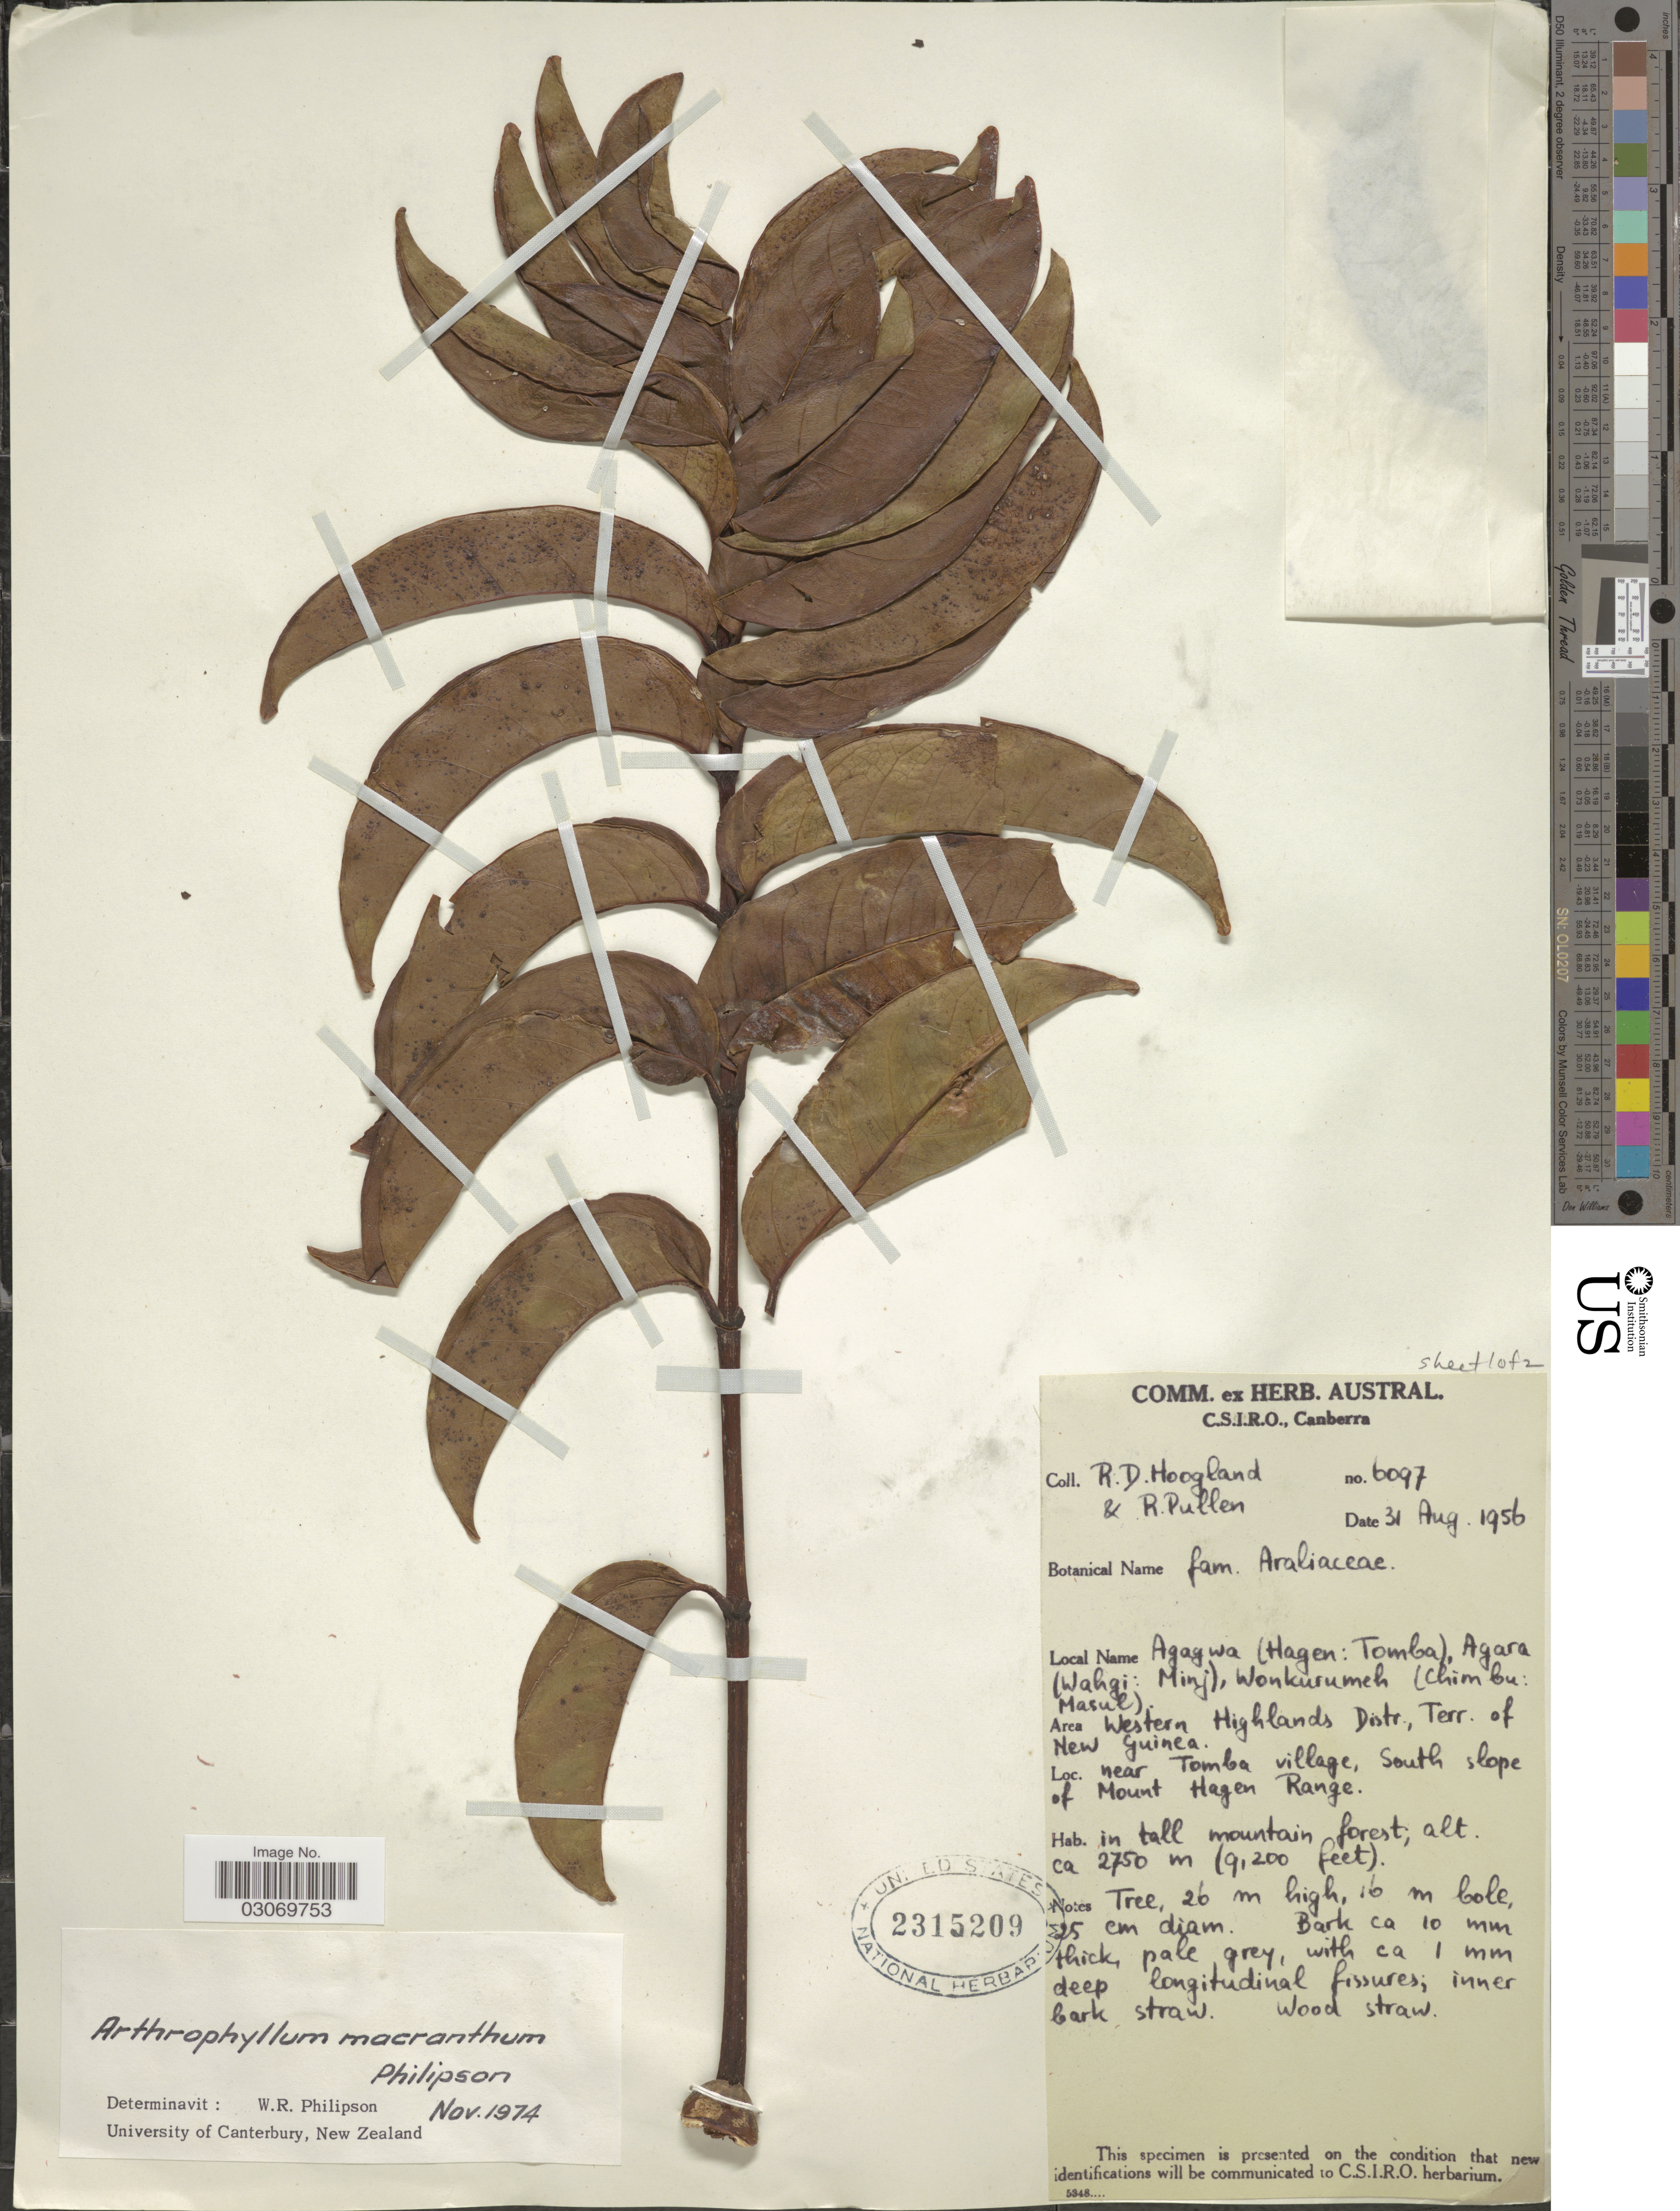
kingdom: Plantae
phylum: Tracheophyta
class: Magnoliopsida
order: Apiales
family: Araliaceae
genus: Arthrophyllum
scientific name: Arthrophyllum macranthum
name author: Philipson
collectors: R. D. Hoogland & R. Pullen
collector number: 6097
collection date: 1956-08-31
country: Papua New Guinea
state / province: Western Highlands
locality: Agagwa (Hagen:Tomba), Agara (Wahgi-Minj), Wonkurumeh (Chimbu: Masul). Western Highlands Distr., Terr. of New Guinea. Near Tomba village, South slope of Mount Hagen Range.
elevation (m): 2750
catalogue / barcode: US 2315209